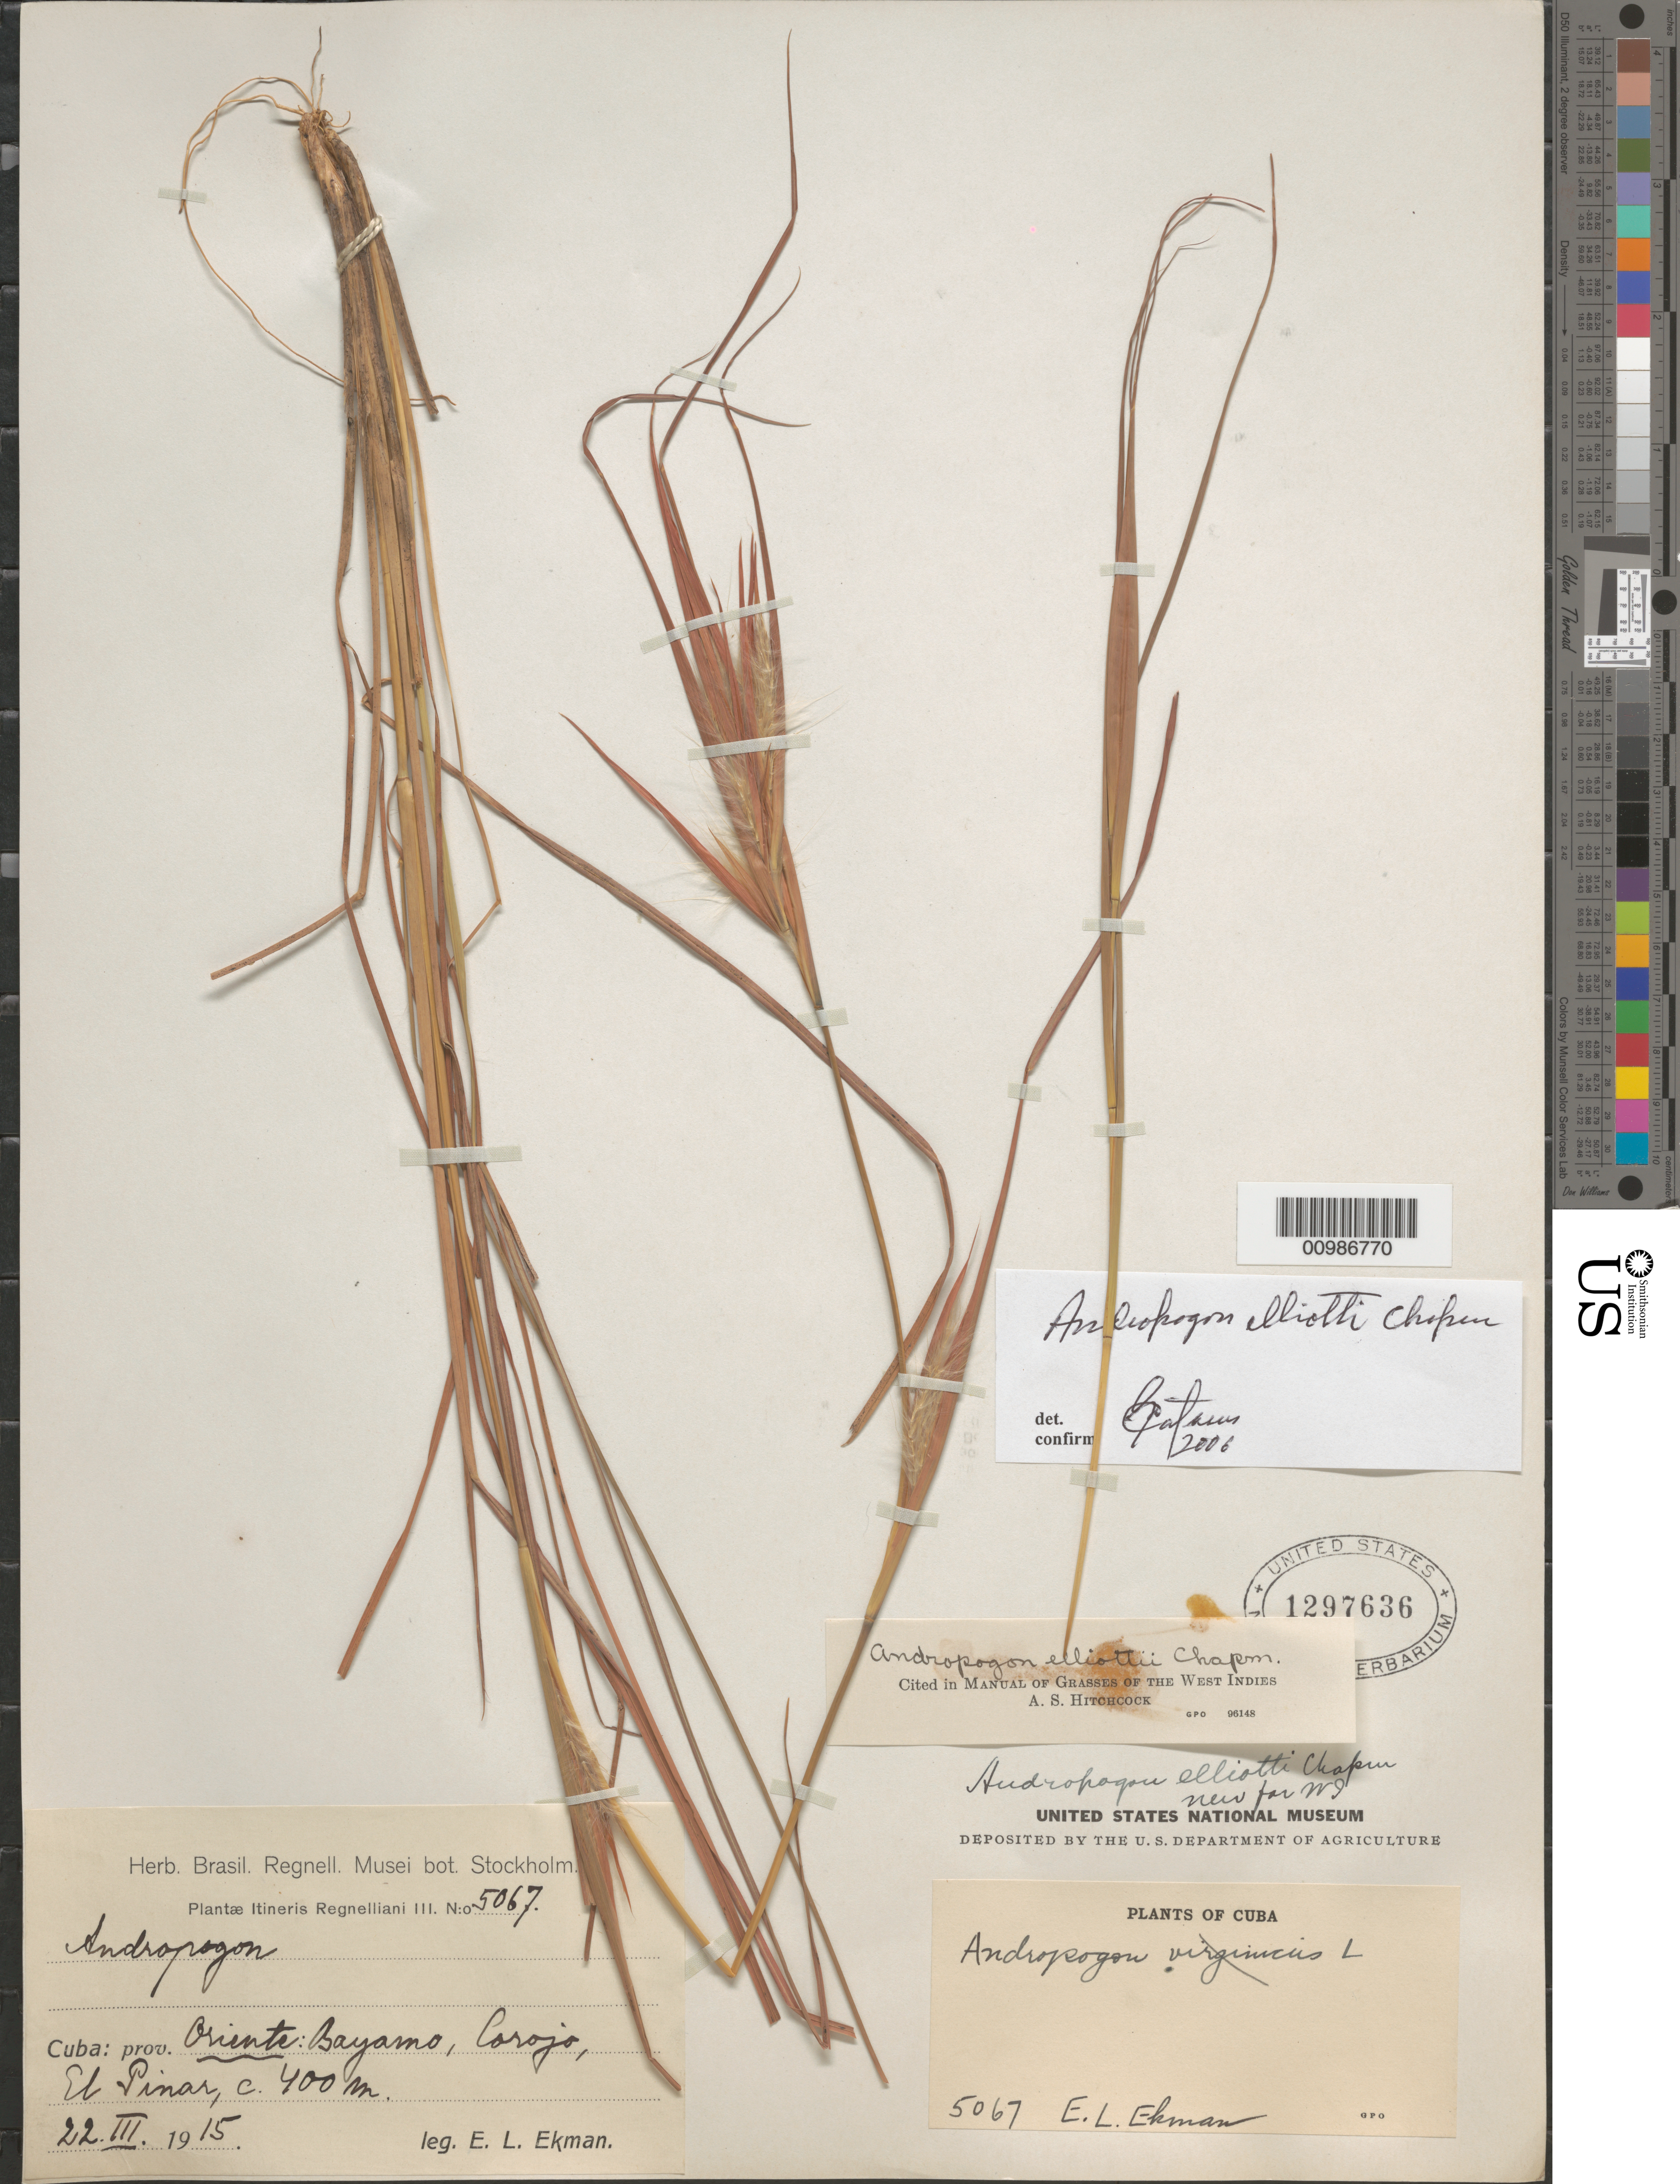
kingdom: Plantae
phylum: Tracheophyta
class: Liliopsida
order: Poales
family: Poaceae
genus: Andropogon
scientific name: Andropogon elliottii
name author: Chapm.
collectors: E. L. Ekman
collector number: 5067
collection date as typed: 22 Mar 1915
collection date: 1915-03-22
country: Cuba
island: Cuba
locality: Oriente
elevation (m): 400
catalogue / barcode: US 1297636